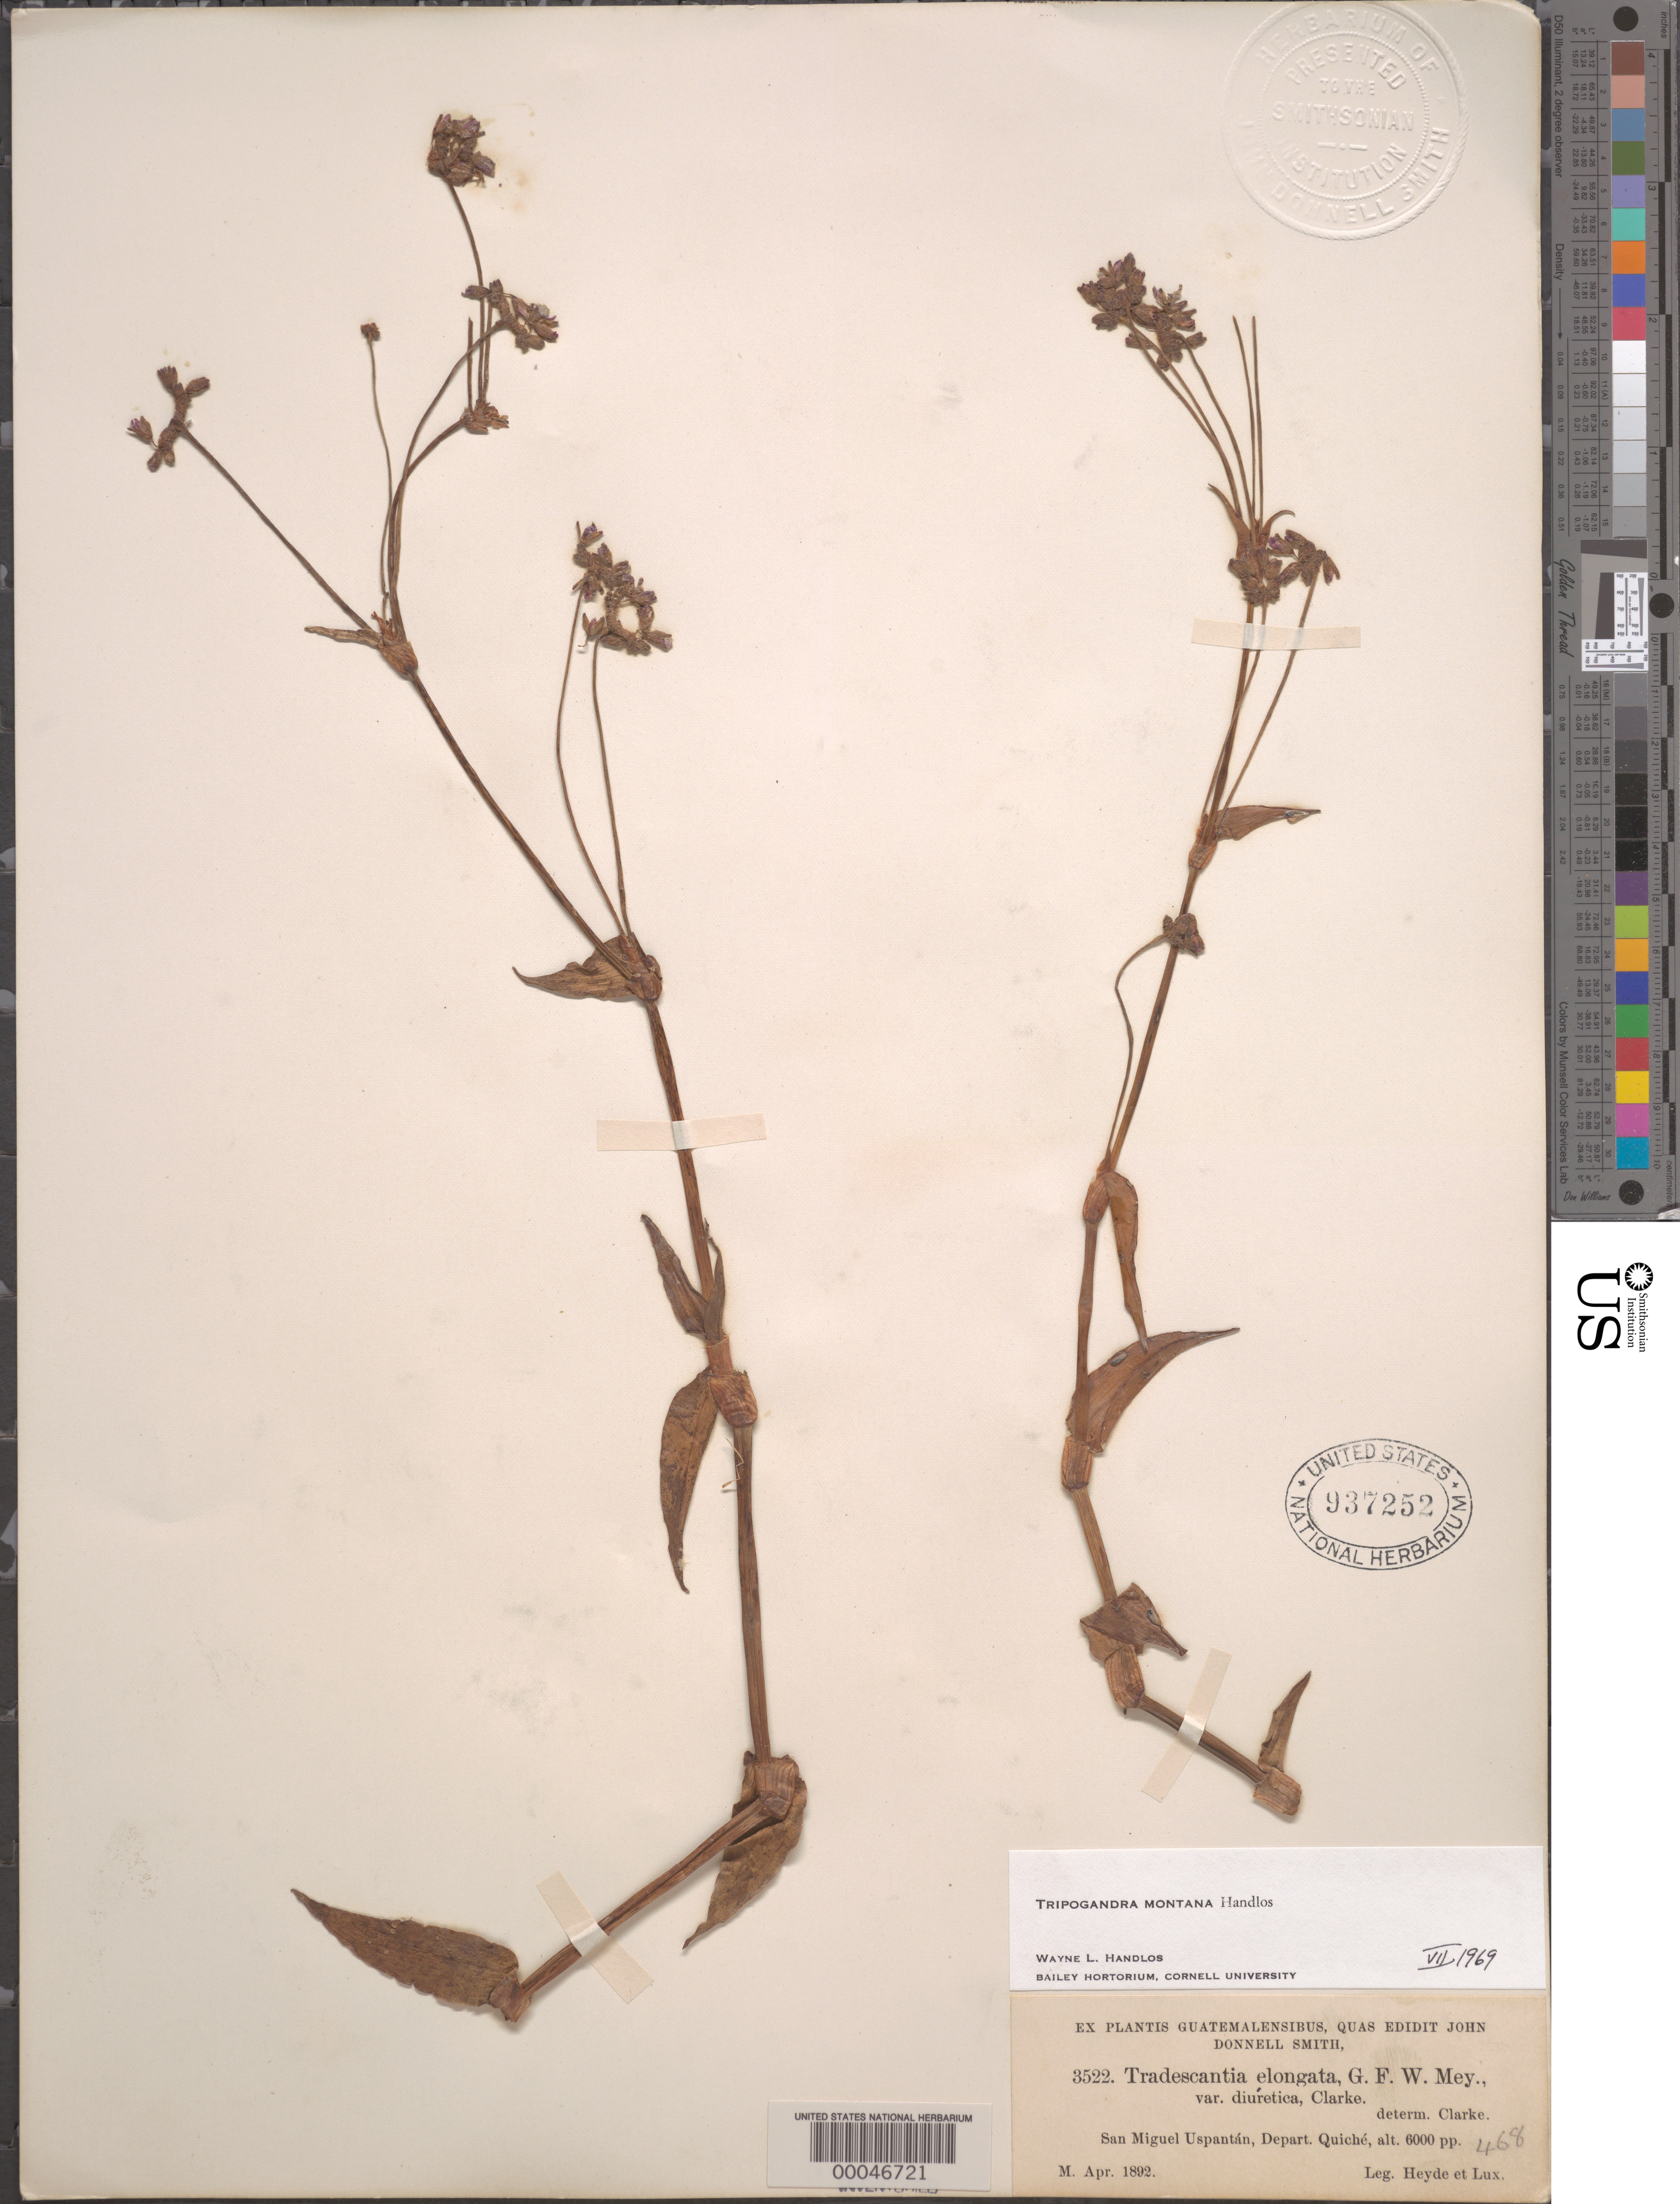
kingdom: Plantae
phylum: Tracheophyta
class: Liliopsida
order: Commelinales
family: Commelinaceae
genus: Tripogandra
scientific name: Tripogandra montana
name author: Handlos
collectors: E. T. Heyde & E. Lux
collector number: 3522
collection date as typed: Apr 1892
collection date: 1892-04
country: Guatemala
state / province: El Quiché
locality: San Miguel Uspantán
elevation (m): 1830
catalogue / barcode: US 937252